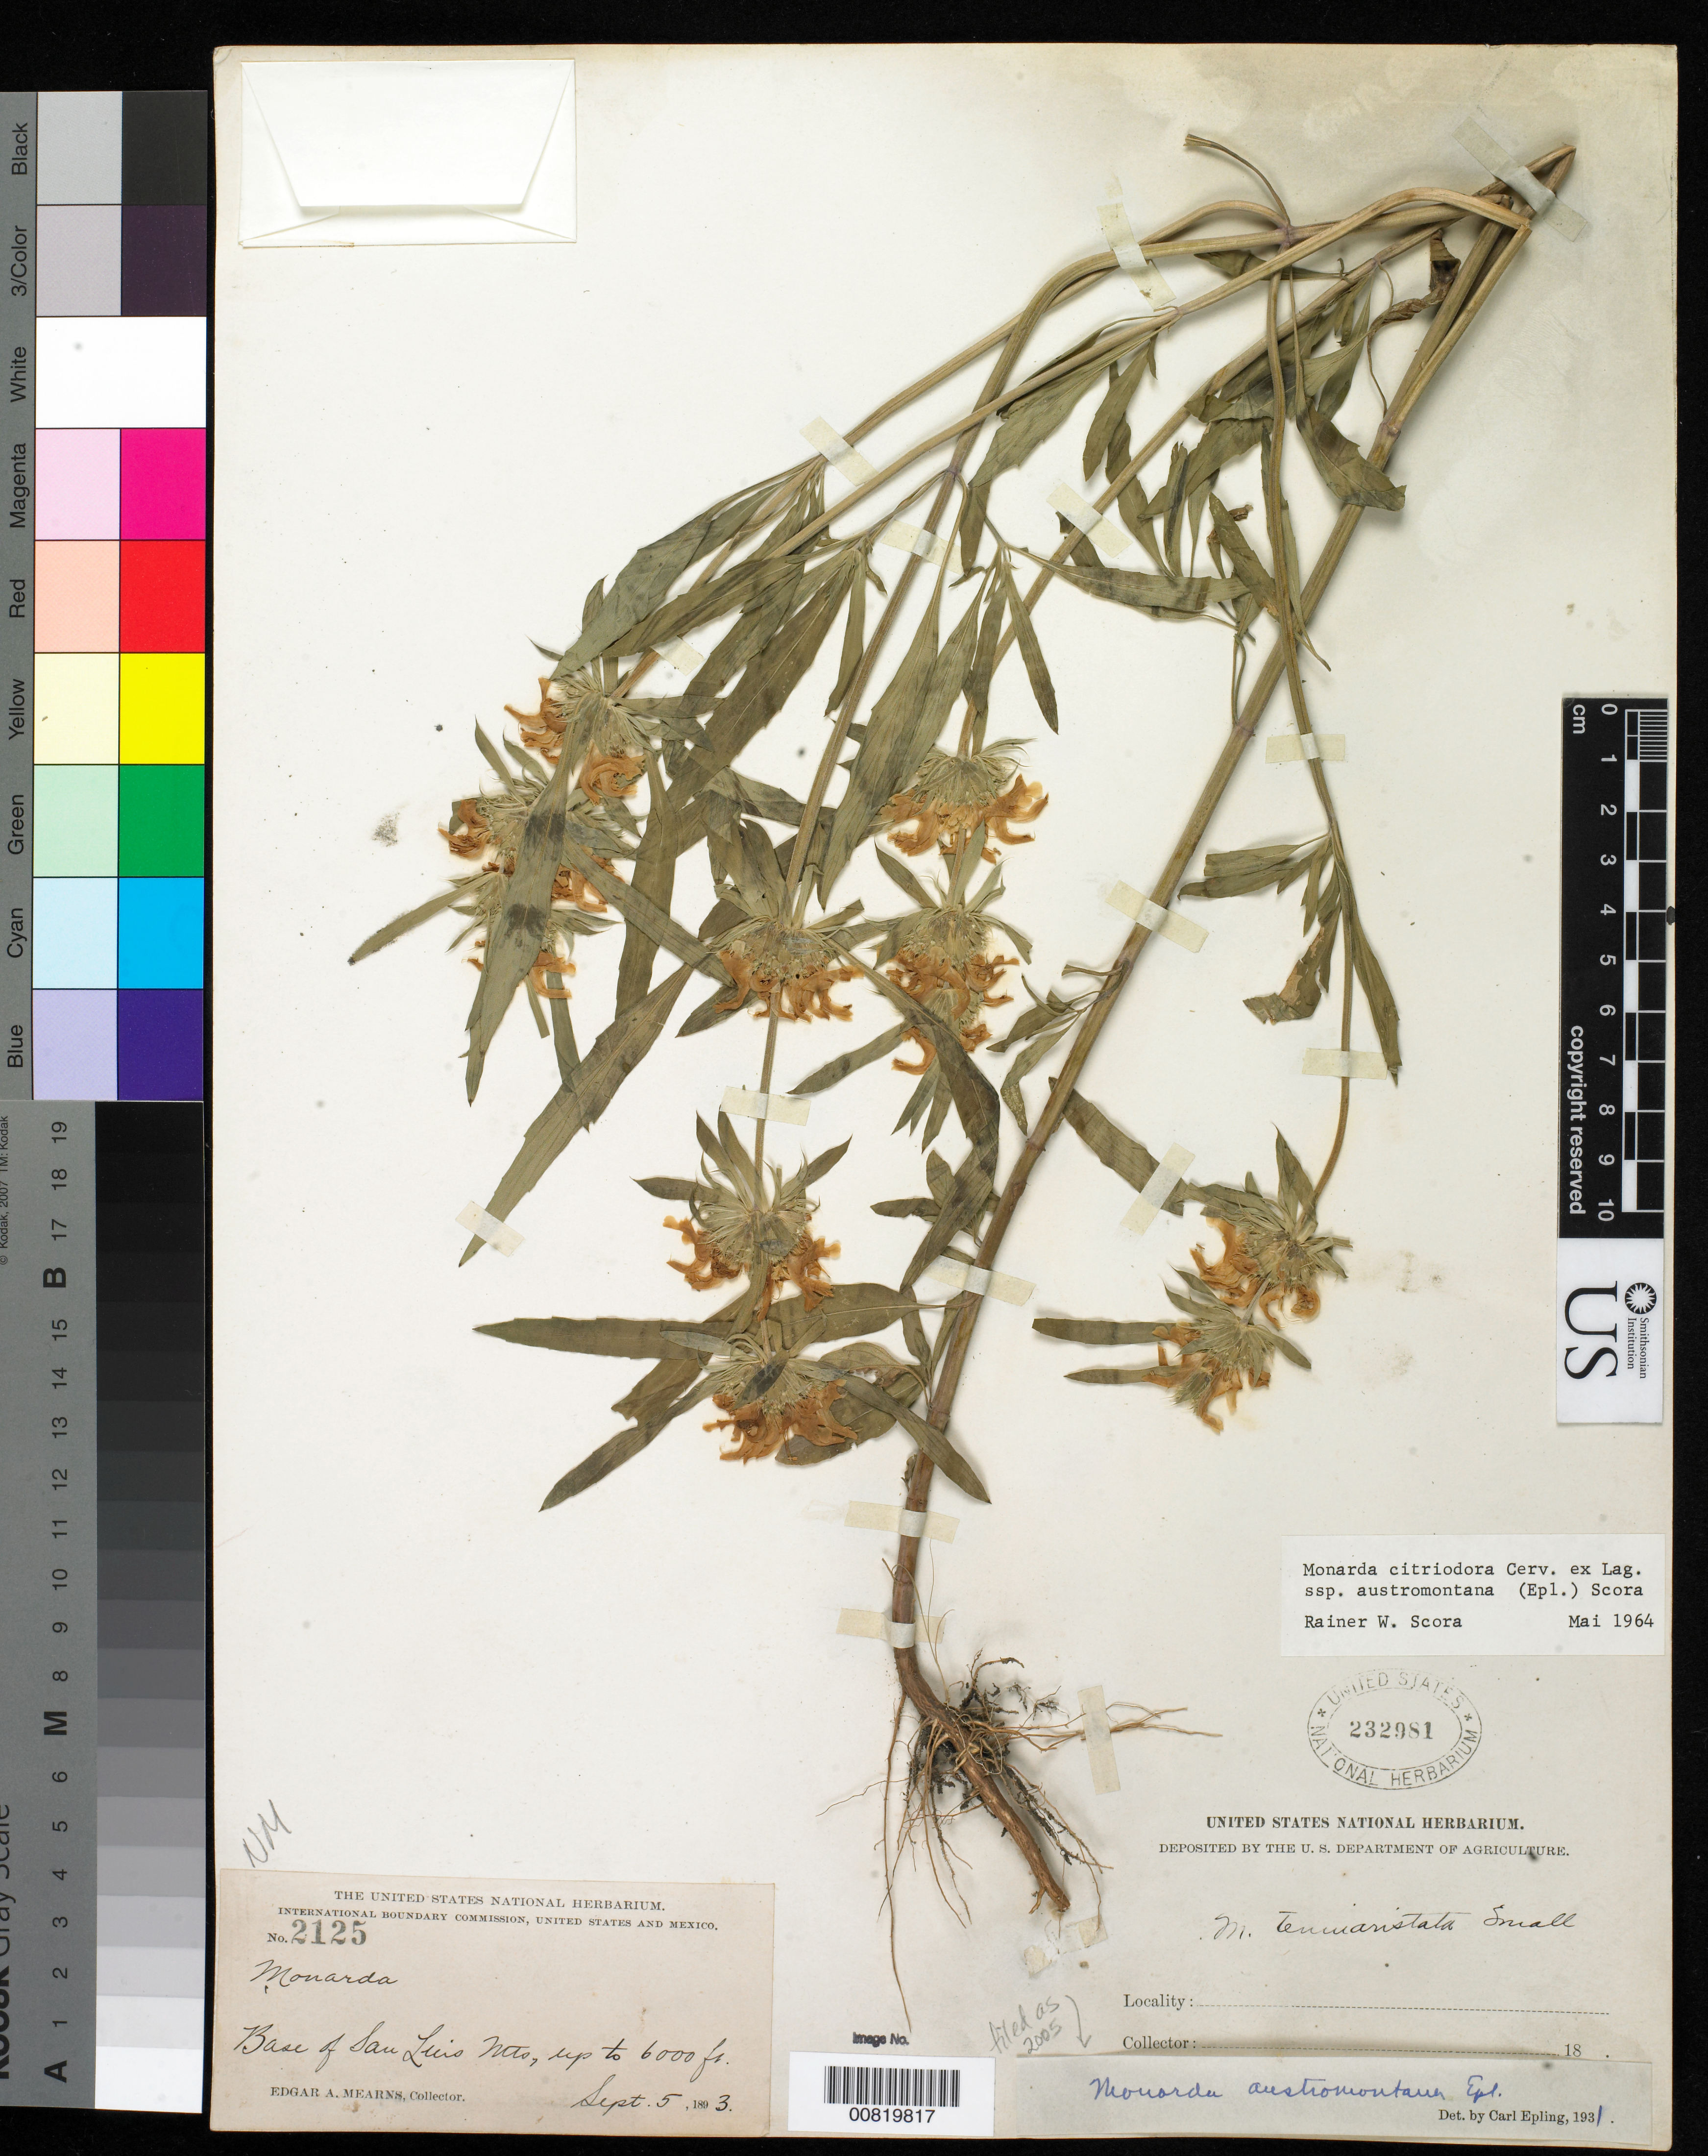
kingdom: Plantae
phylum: Tracheophyta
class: Magnoliopsida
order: Lamiales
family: Lamiaceae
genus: Monarda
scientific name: Monarda austromontana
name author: Epling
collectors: E. A. Mearns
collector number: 2125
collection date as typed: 05 Sep 1893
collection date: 1893-09-05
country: United States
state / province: New Mexico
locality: Base of San Luis Mts.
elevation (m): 1829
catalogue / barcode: US 232981